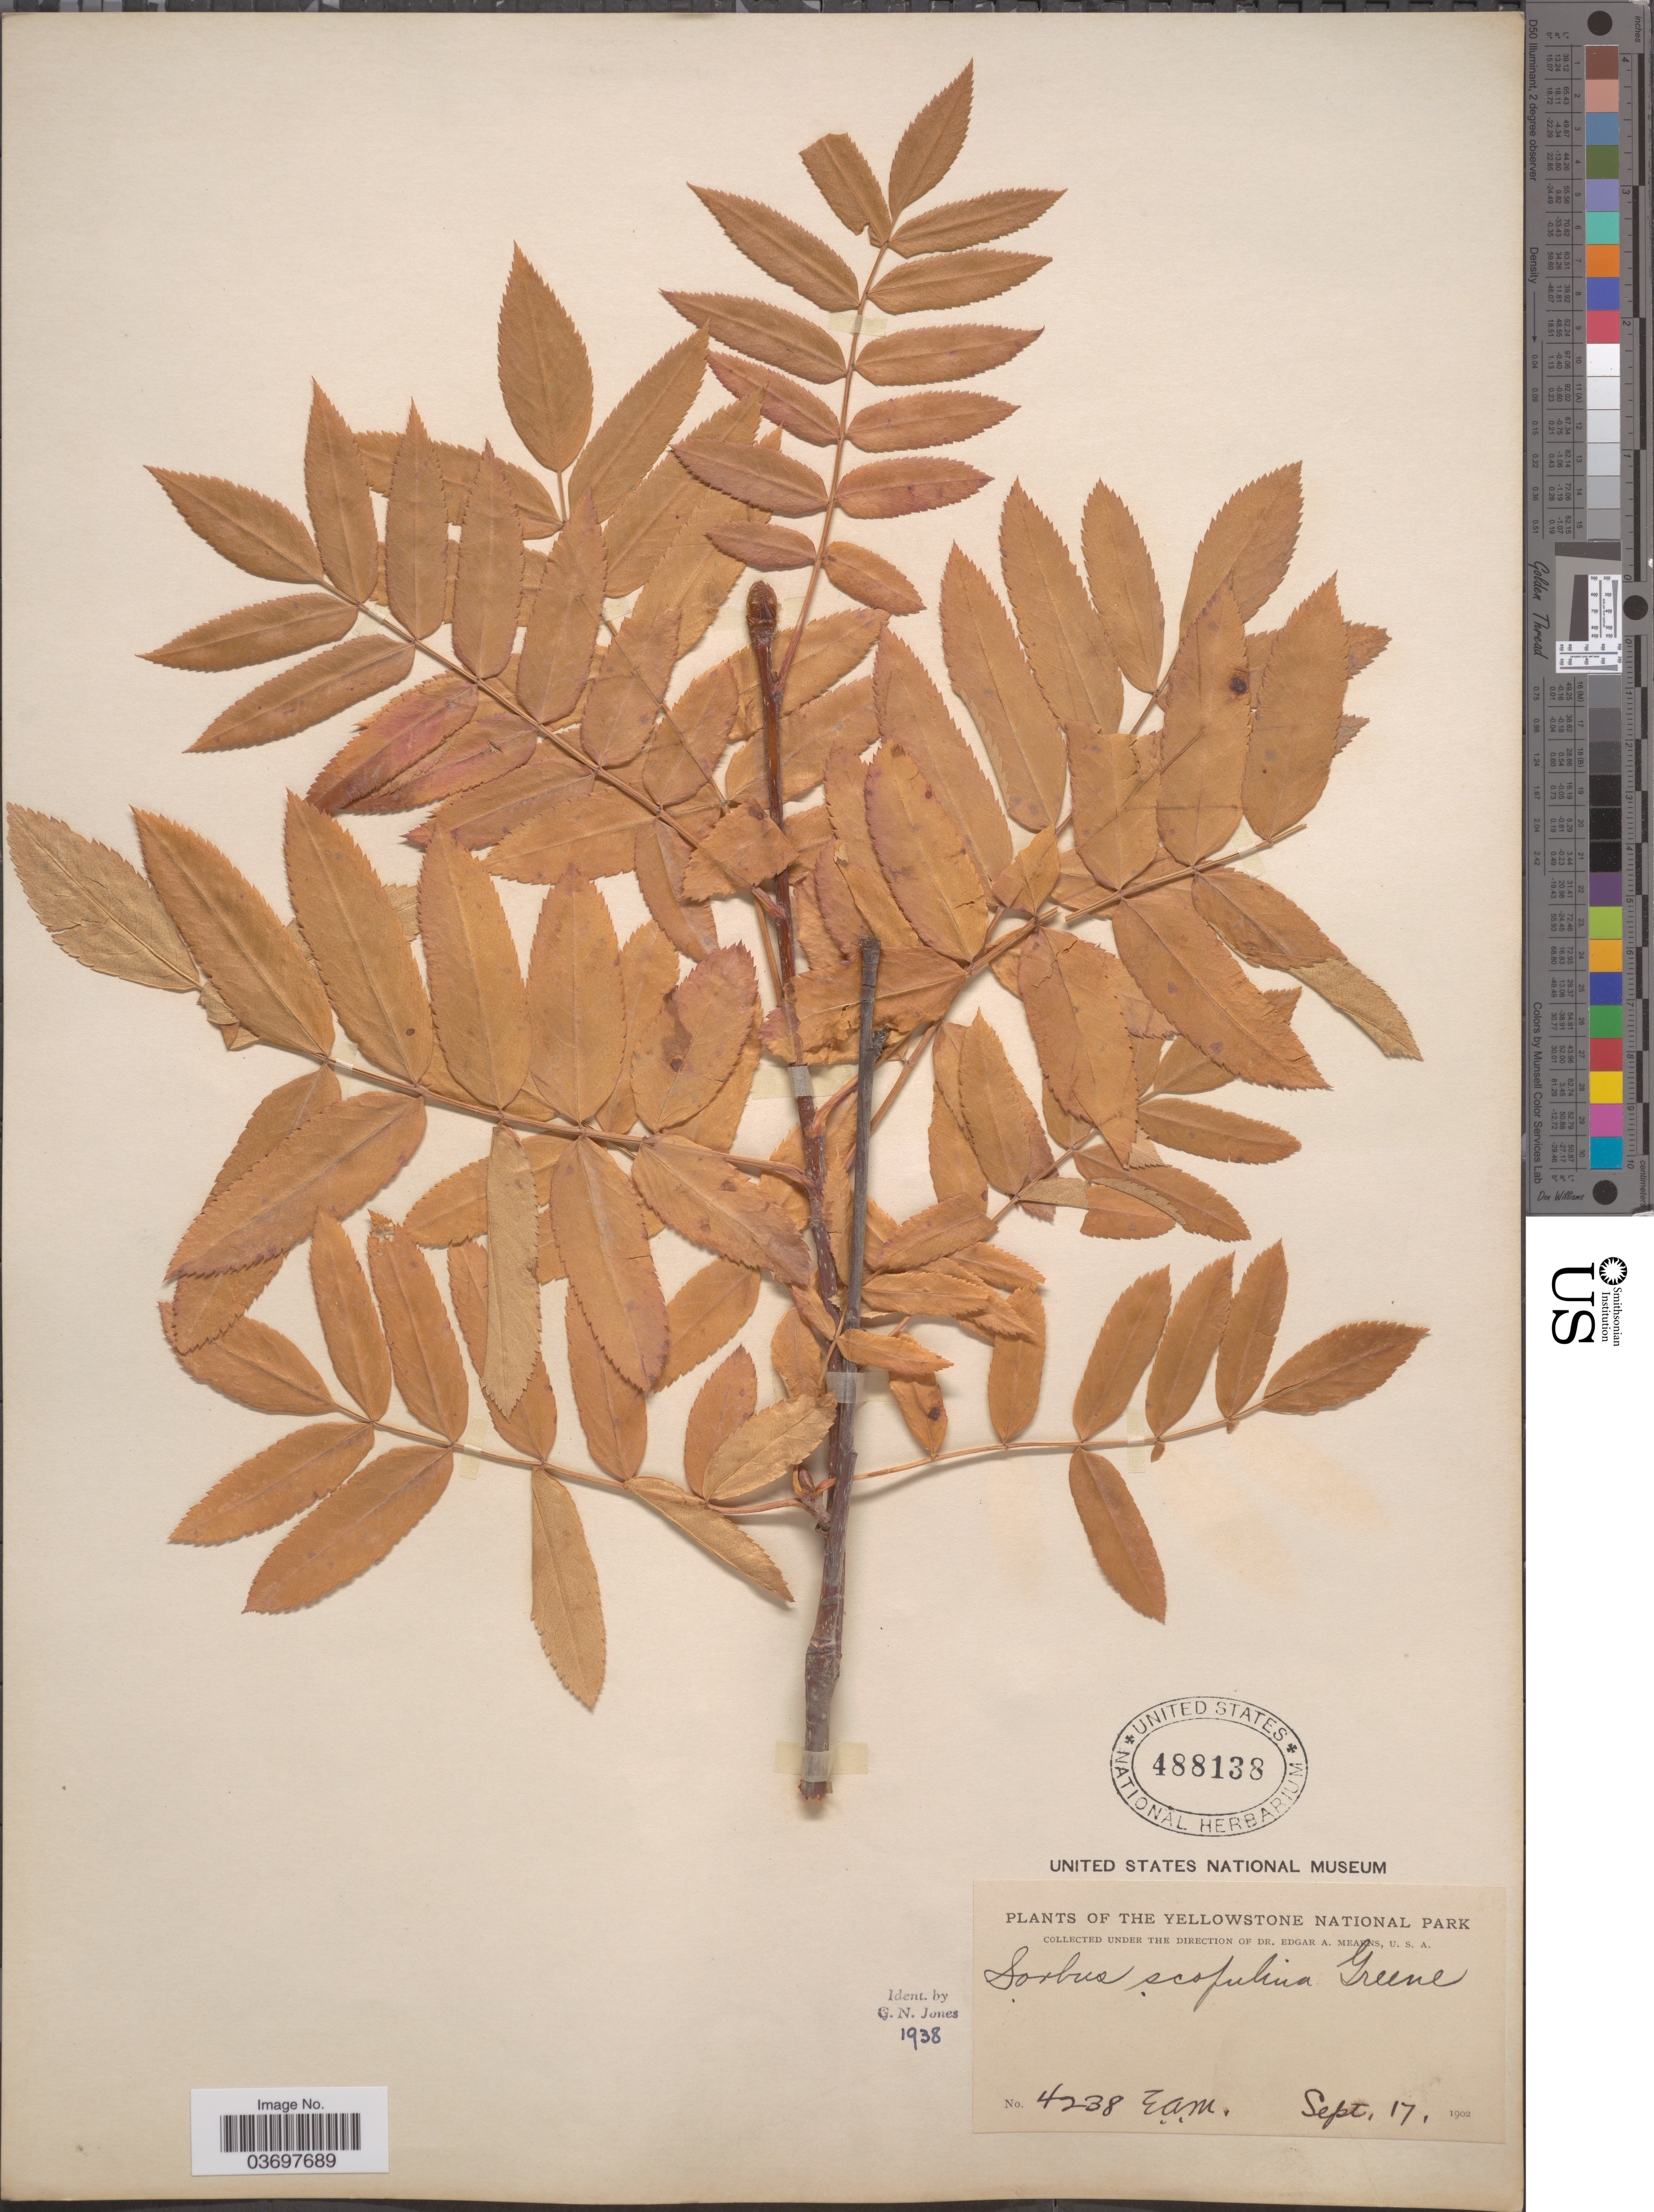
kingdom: Plantae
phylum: Tracheophyta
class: Magnoliopsida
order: Rosales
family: Rosaceae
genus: Sorbus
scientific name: Sorbus scopulina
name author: Greene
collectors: E. A. Mearns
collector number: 4238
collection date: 1902-09-17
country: United States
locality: The Yellowstone National Park.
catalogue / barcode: US 488138